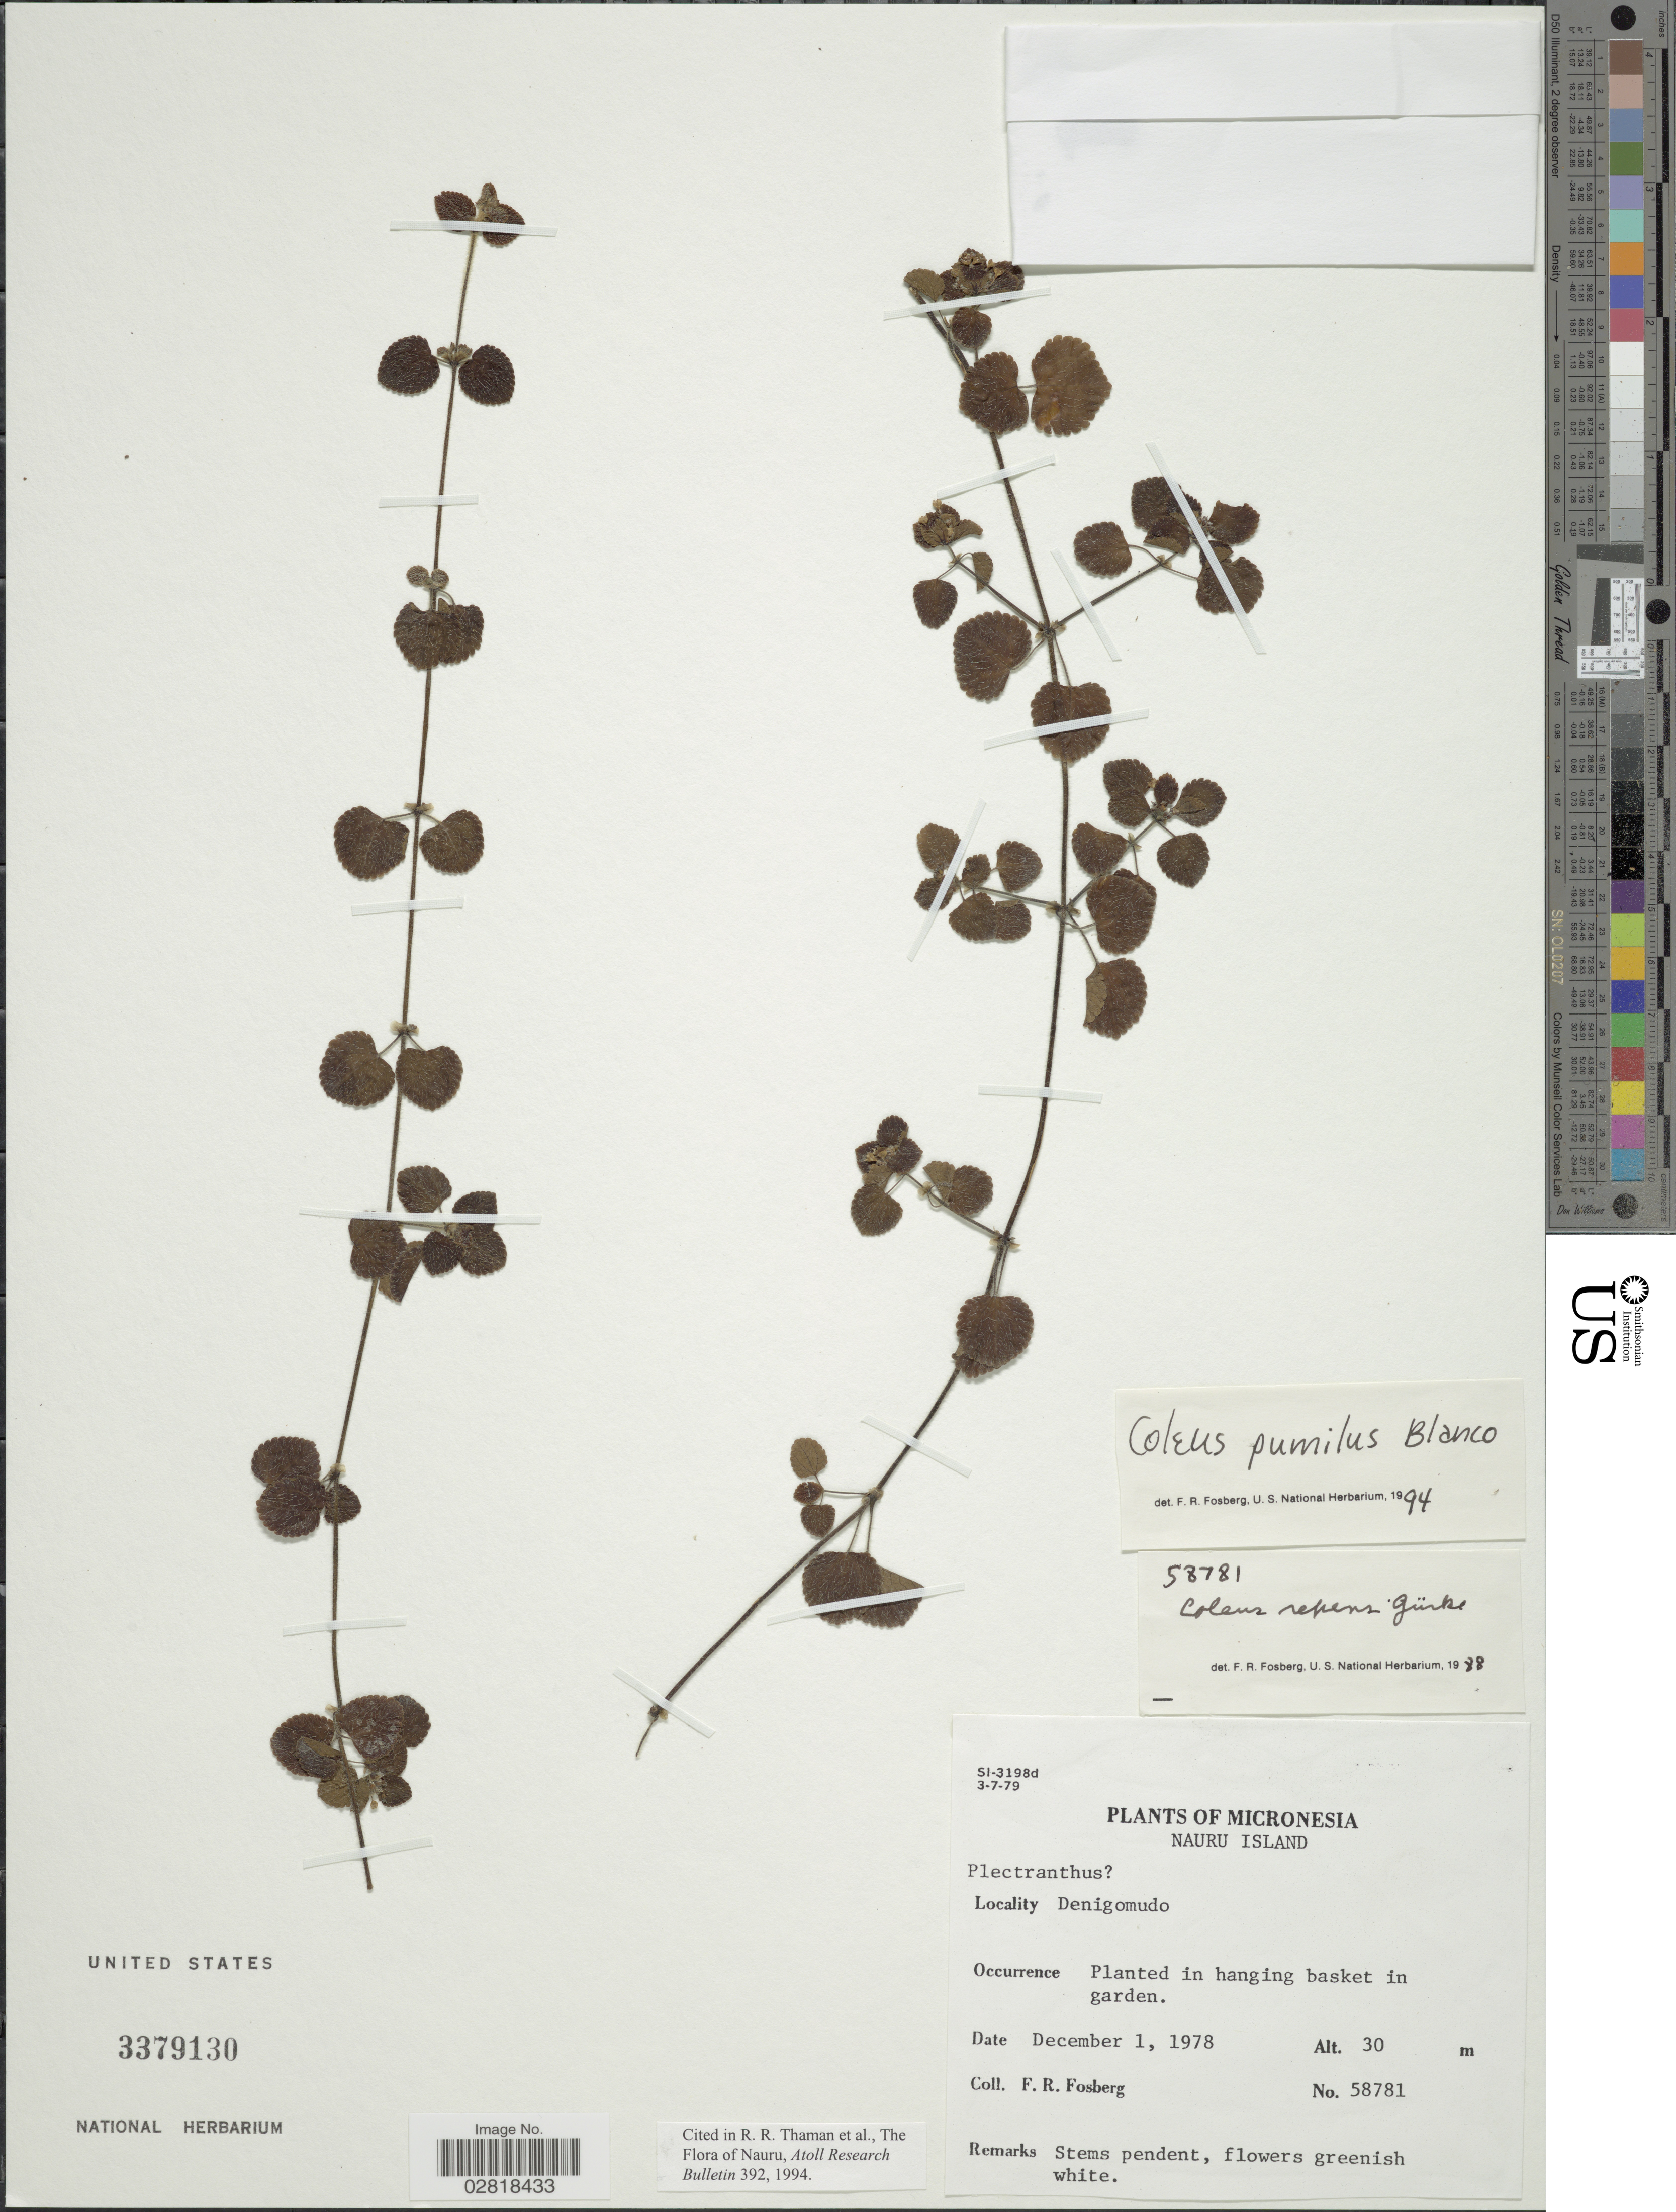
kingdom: Plantae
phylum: Tracheophyta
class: Magnoliopsida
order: Lamiales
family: Lamiaceae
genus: Coleus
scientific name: Coleus pumilus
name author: Blanco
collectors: F. R. Fosberg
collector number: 58781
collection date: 1978-12-01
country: Nauru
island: Nauru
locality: Nauru Island. Denigomudo.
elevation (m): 30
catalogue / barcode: US 3379130